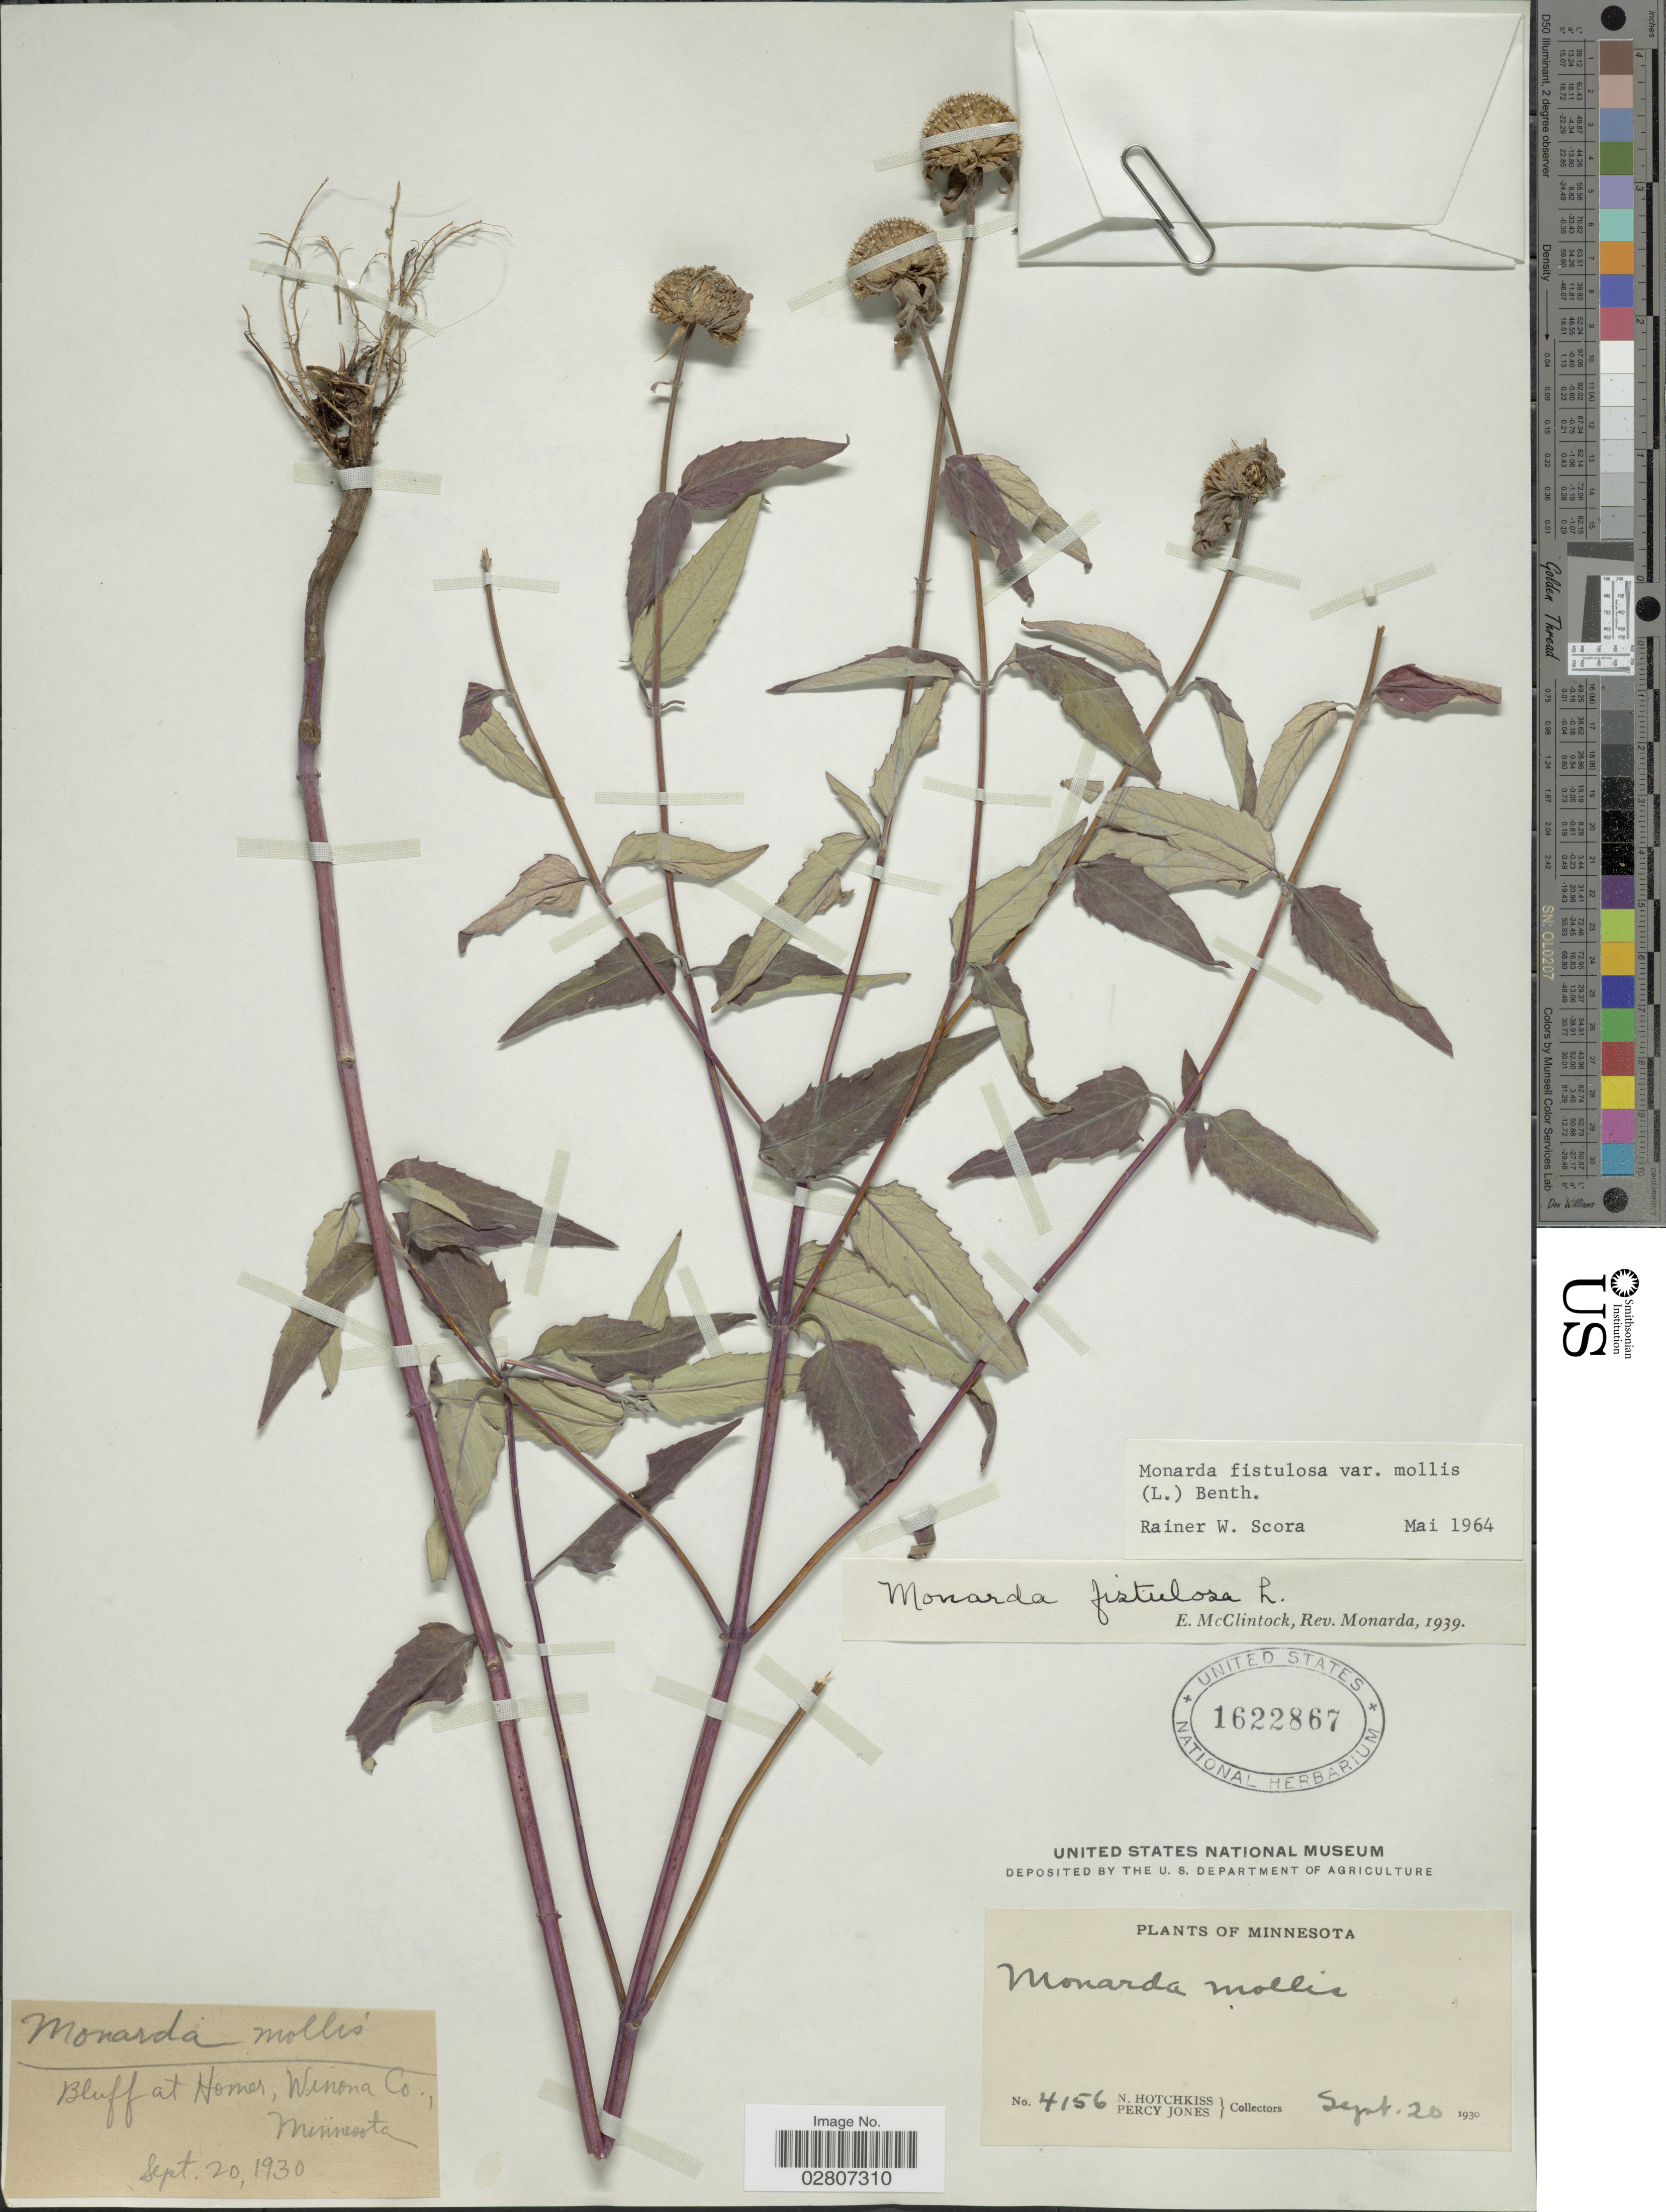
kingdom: Plantae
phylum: Tracheophyta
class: Magnoliopsida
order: Lamiales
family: Lamiaceae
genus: Monarda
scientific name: Monarda fistulosa var. mollis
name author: (L.) L.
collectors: N. Hotchkiss & P. Jones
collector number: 4156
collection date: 1930-09-20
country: United States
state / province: Minnesota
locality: Bluff at Homer, Winona Co., Minnesota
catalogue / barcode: US 1622867